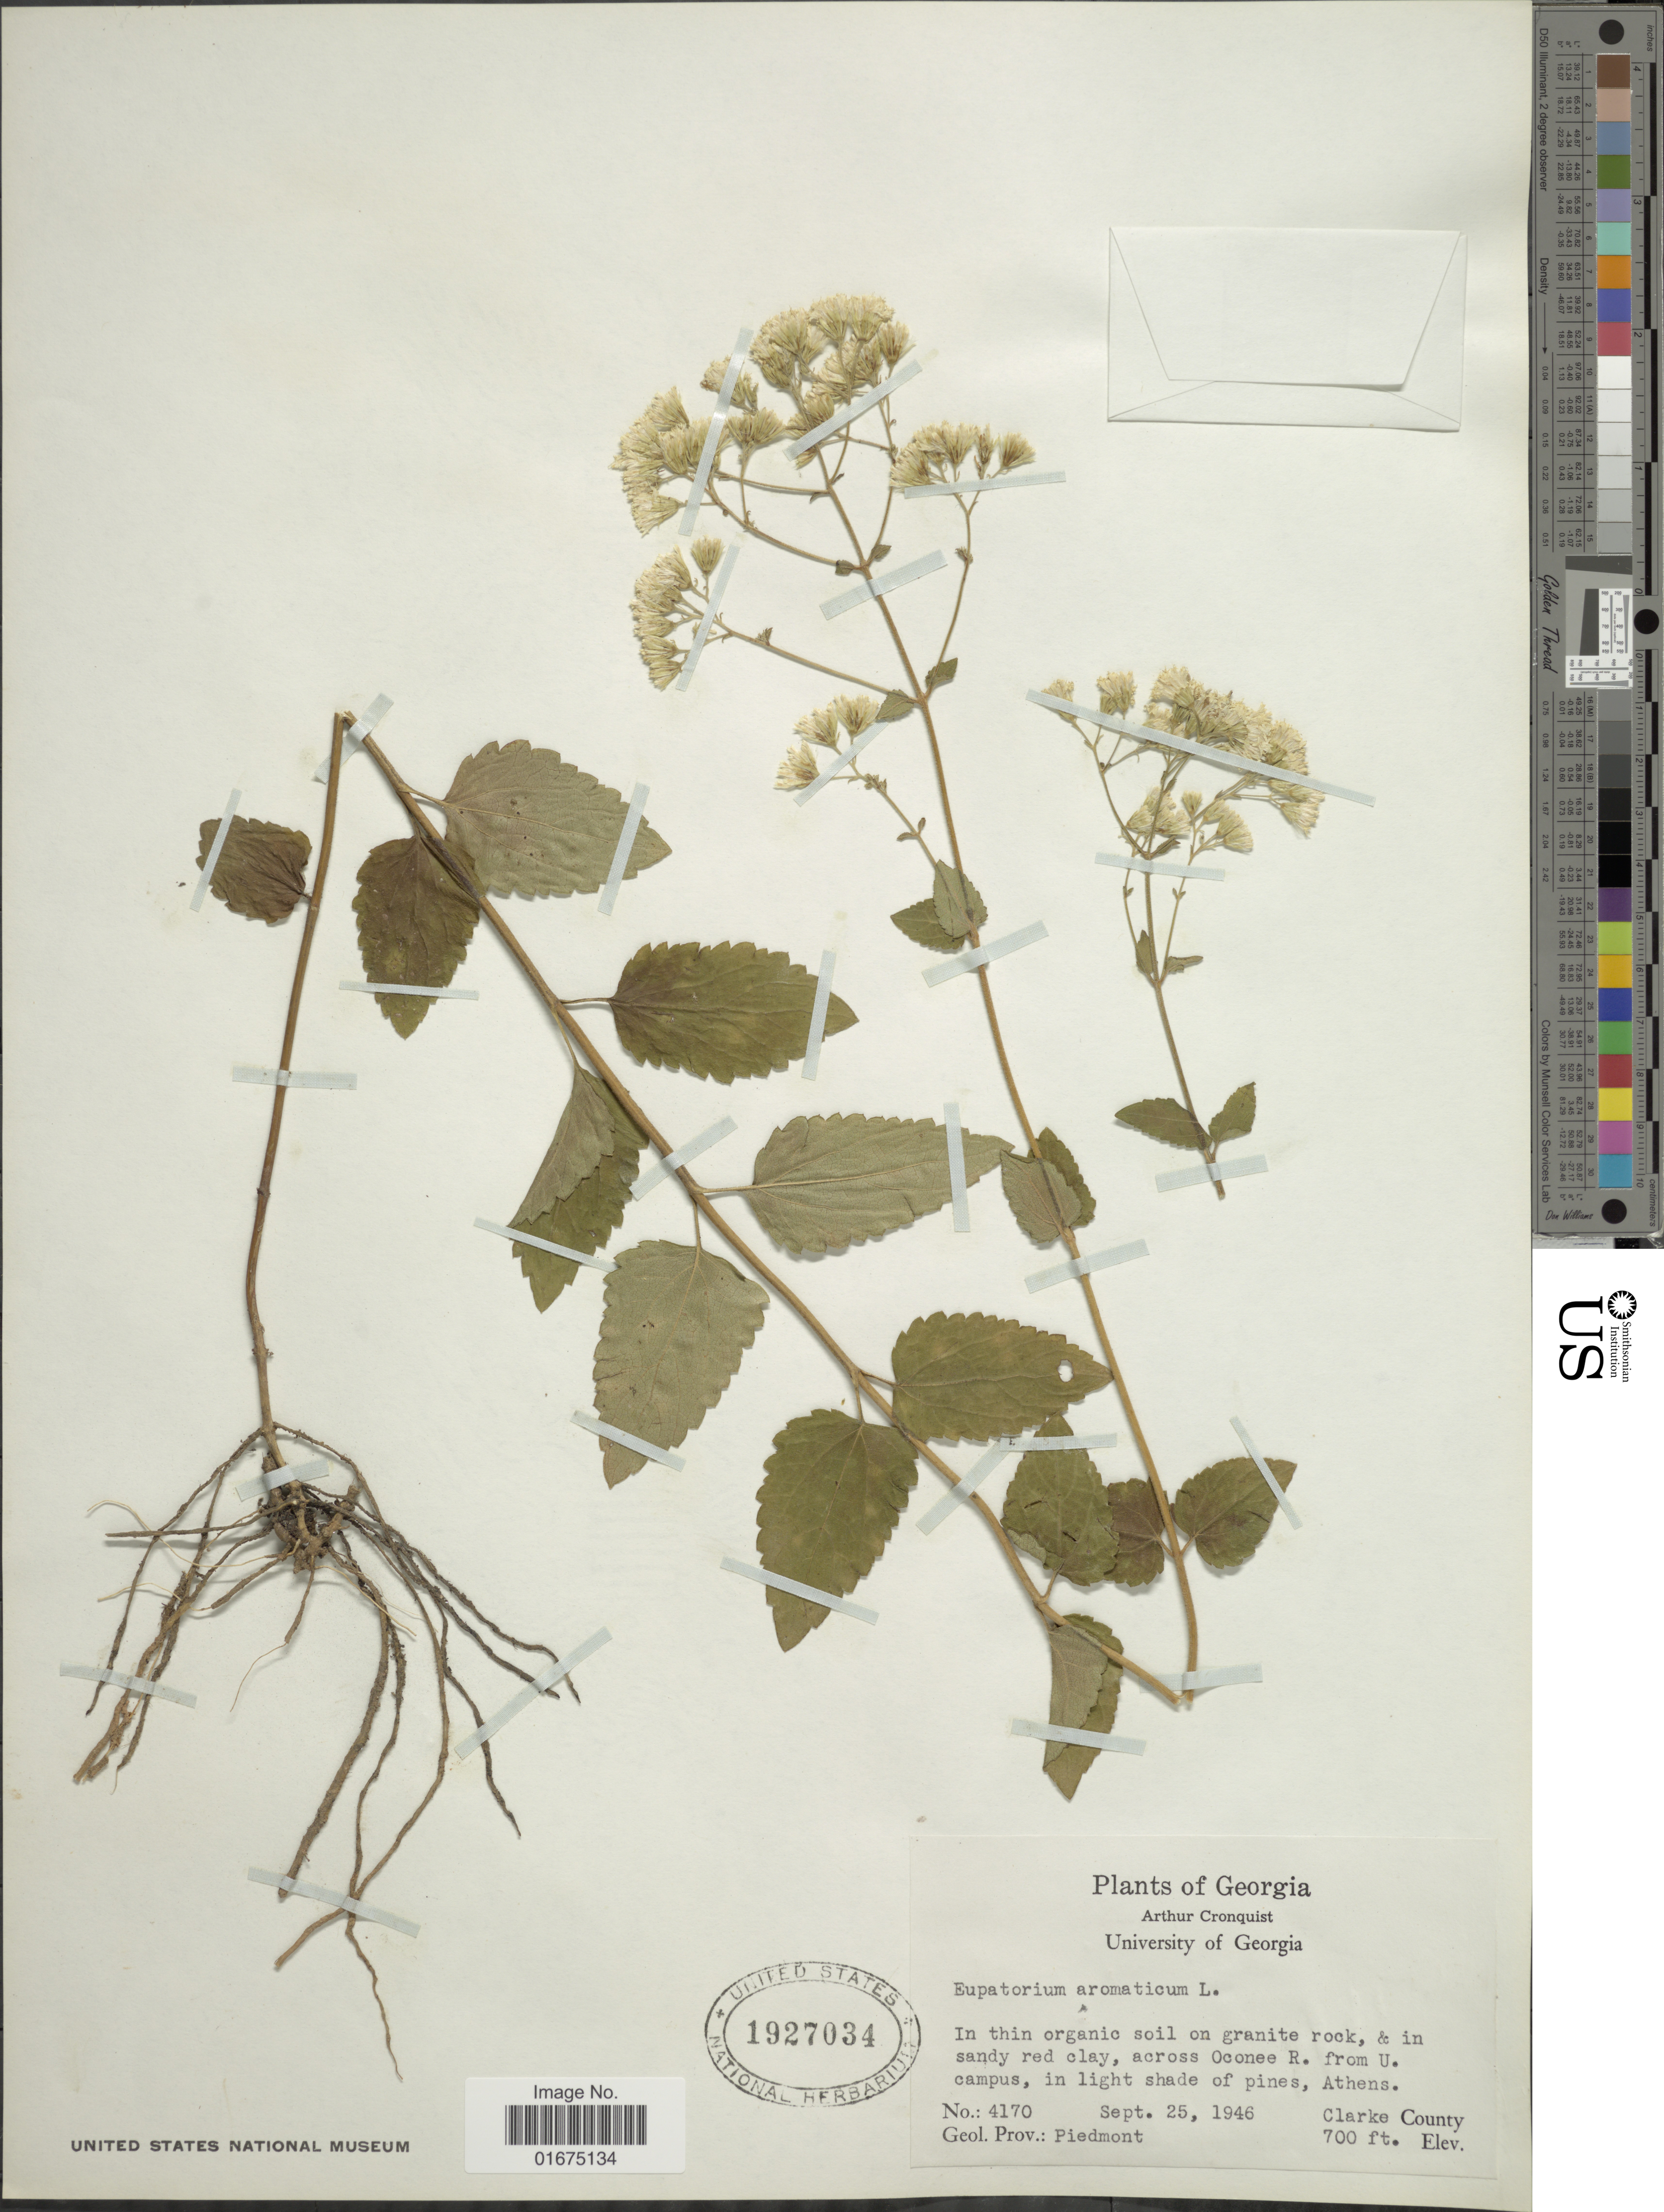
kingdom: Plantae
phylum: Tracheophyta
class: Magnoliopsida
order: Asterales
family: Asteraceae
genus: Ageratina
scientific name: Ageratina aromatica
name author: (L.) Spach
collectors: A. J. Cronquist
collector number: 4170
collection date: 1946-09-25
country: United States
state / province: Georgia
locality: Across Oconee R. from U. campus, in light shade of pines, Athens, Clarke County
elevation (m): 213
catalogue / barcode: US 1927034